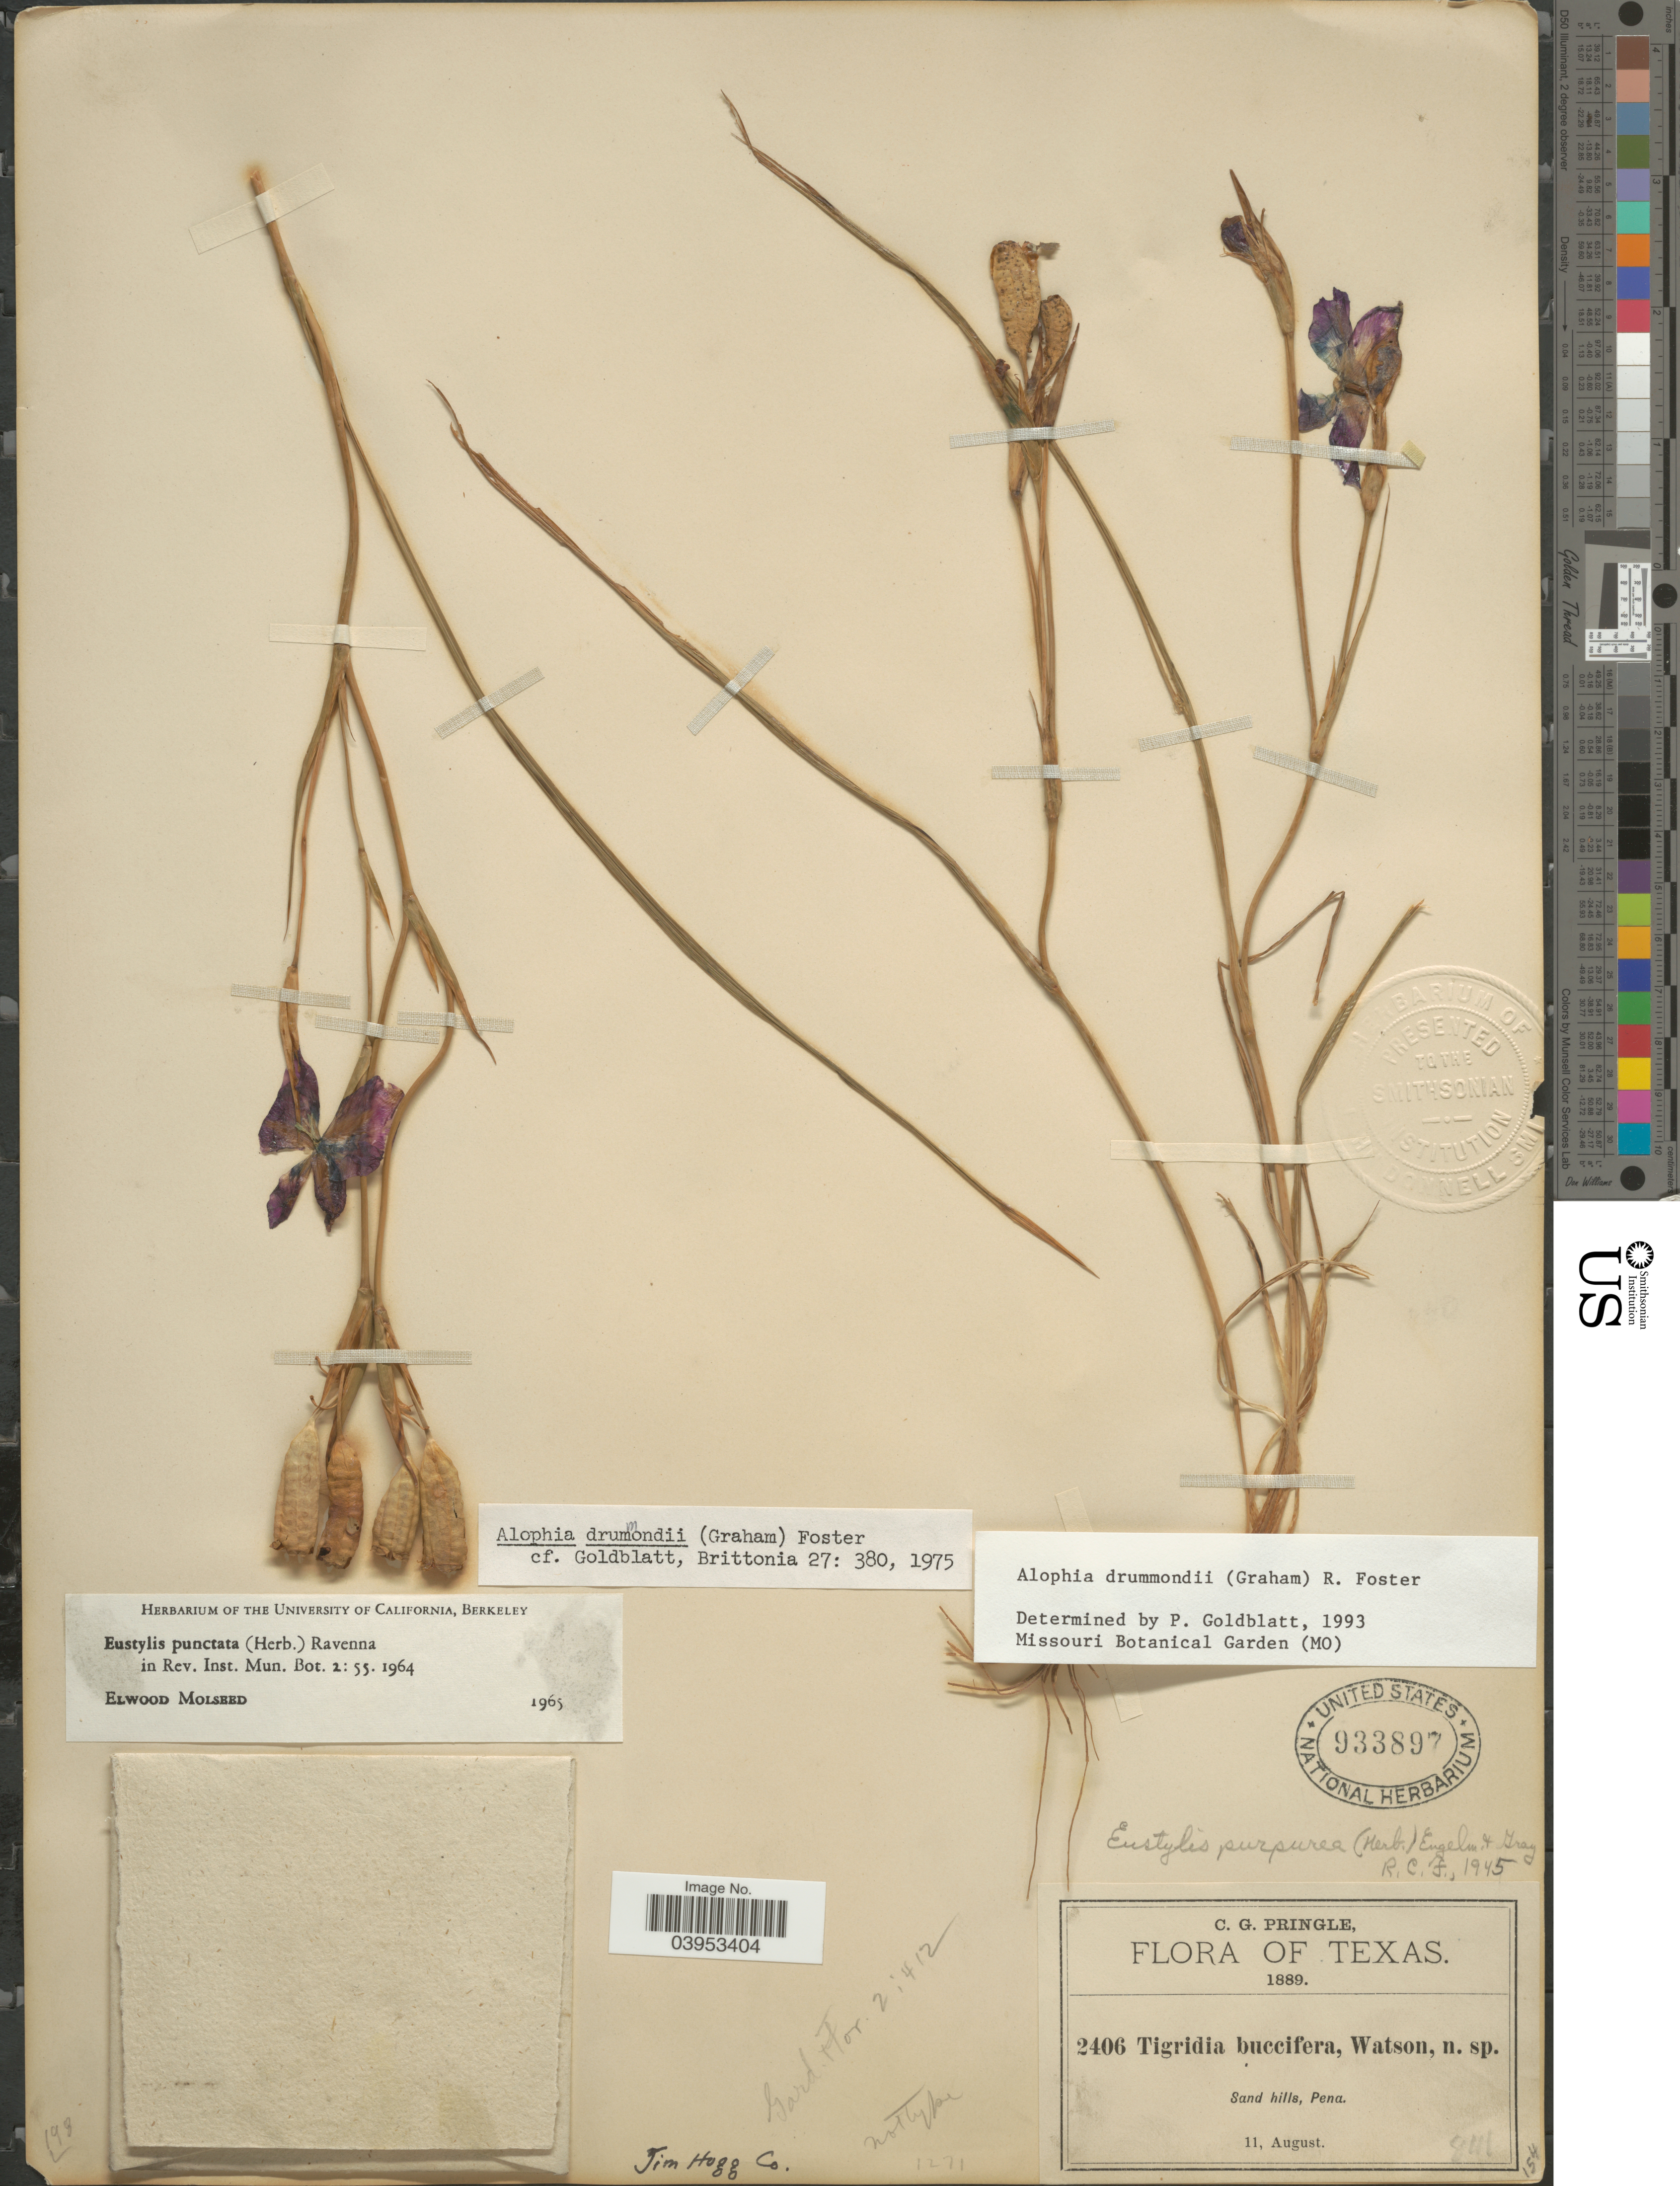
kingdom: Plantae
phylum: Tracheophyta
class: Liliopsida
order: Asparagales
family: Iridaceae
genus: Alophia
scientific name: Alophia drummondii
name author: (Graham) R.C. Foster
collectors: C. G. Pringle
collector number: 2406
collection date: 1889-08-11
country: United States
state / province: Texas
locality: Jim Hogg Co. Sand hills, Pena.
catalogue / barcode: US 933897